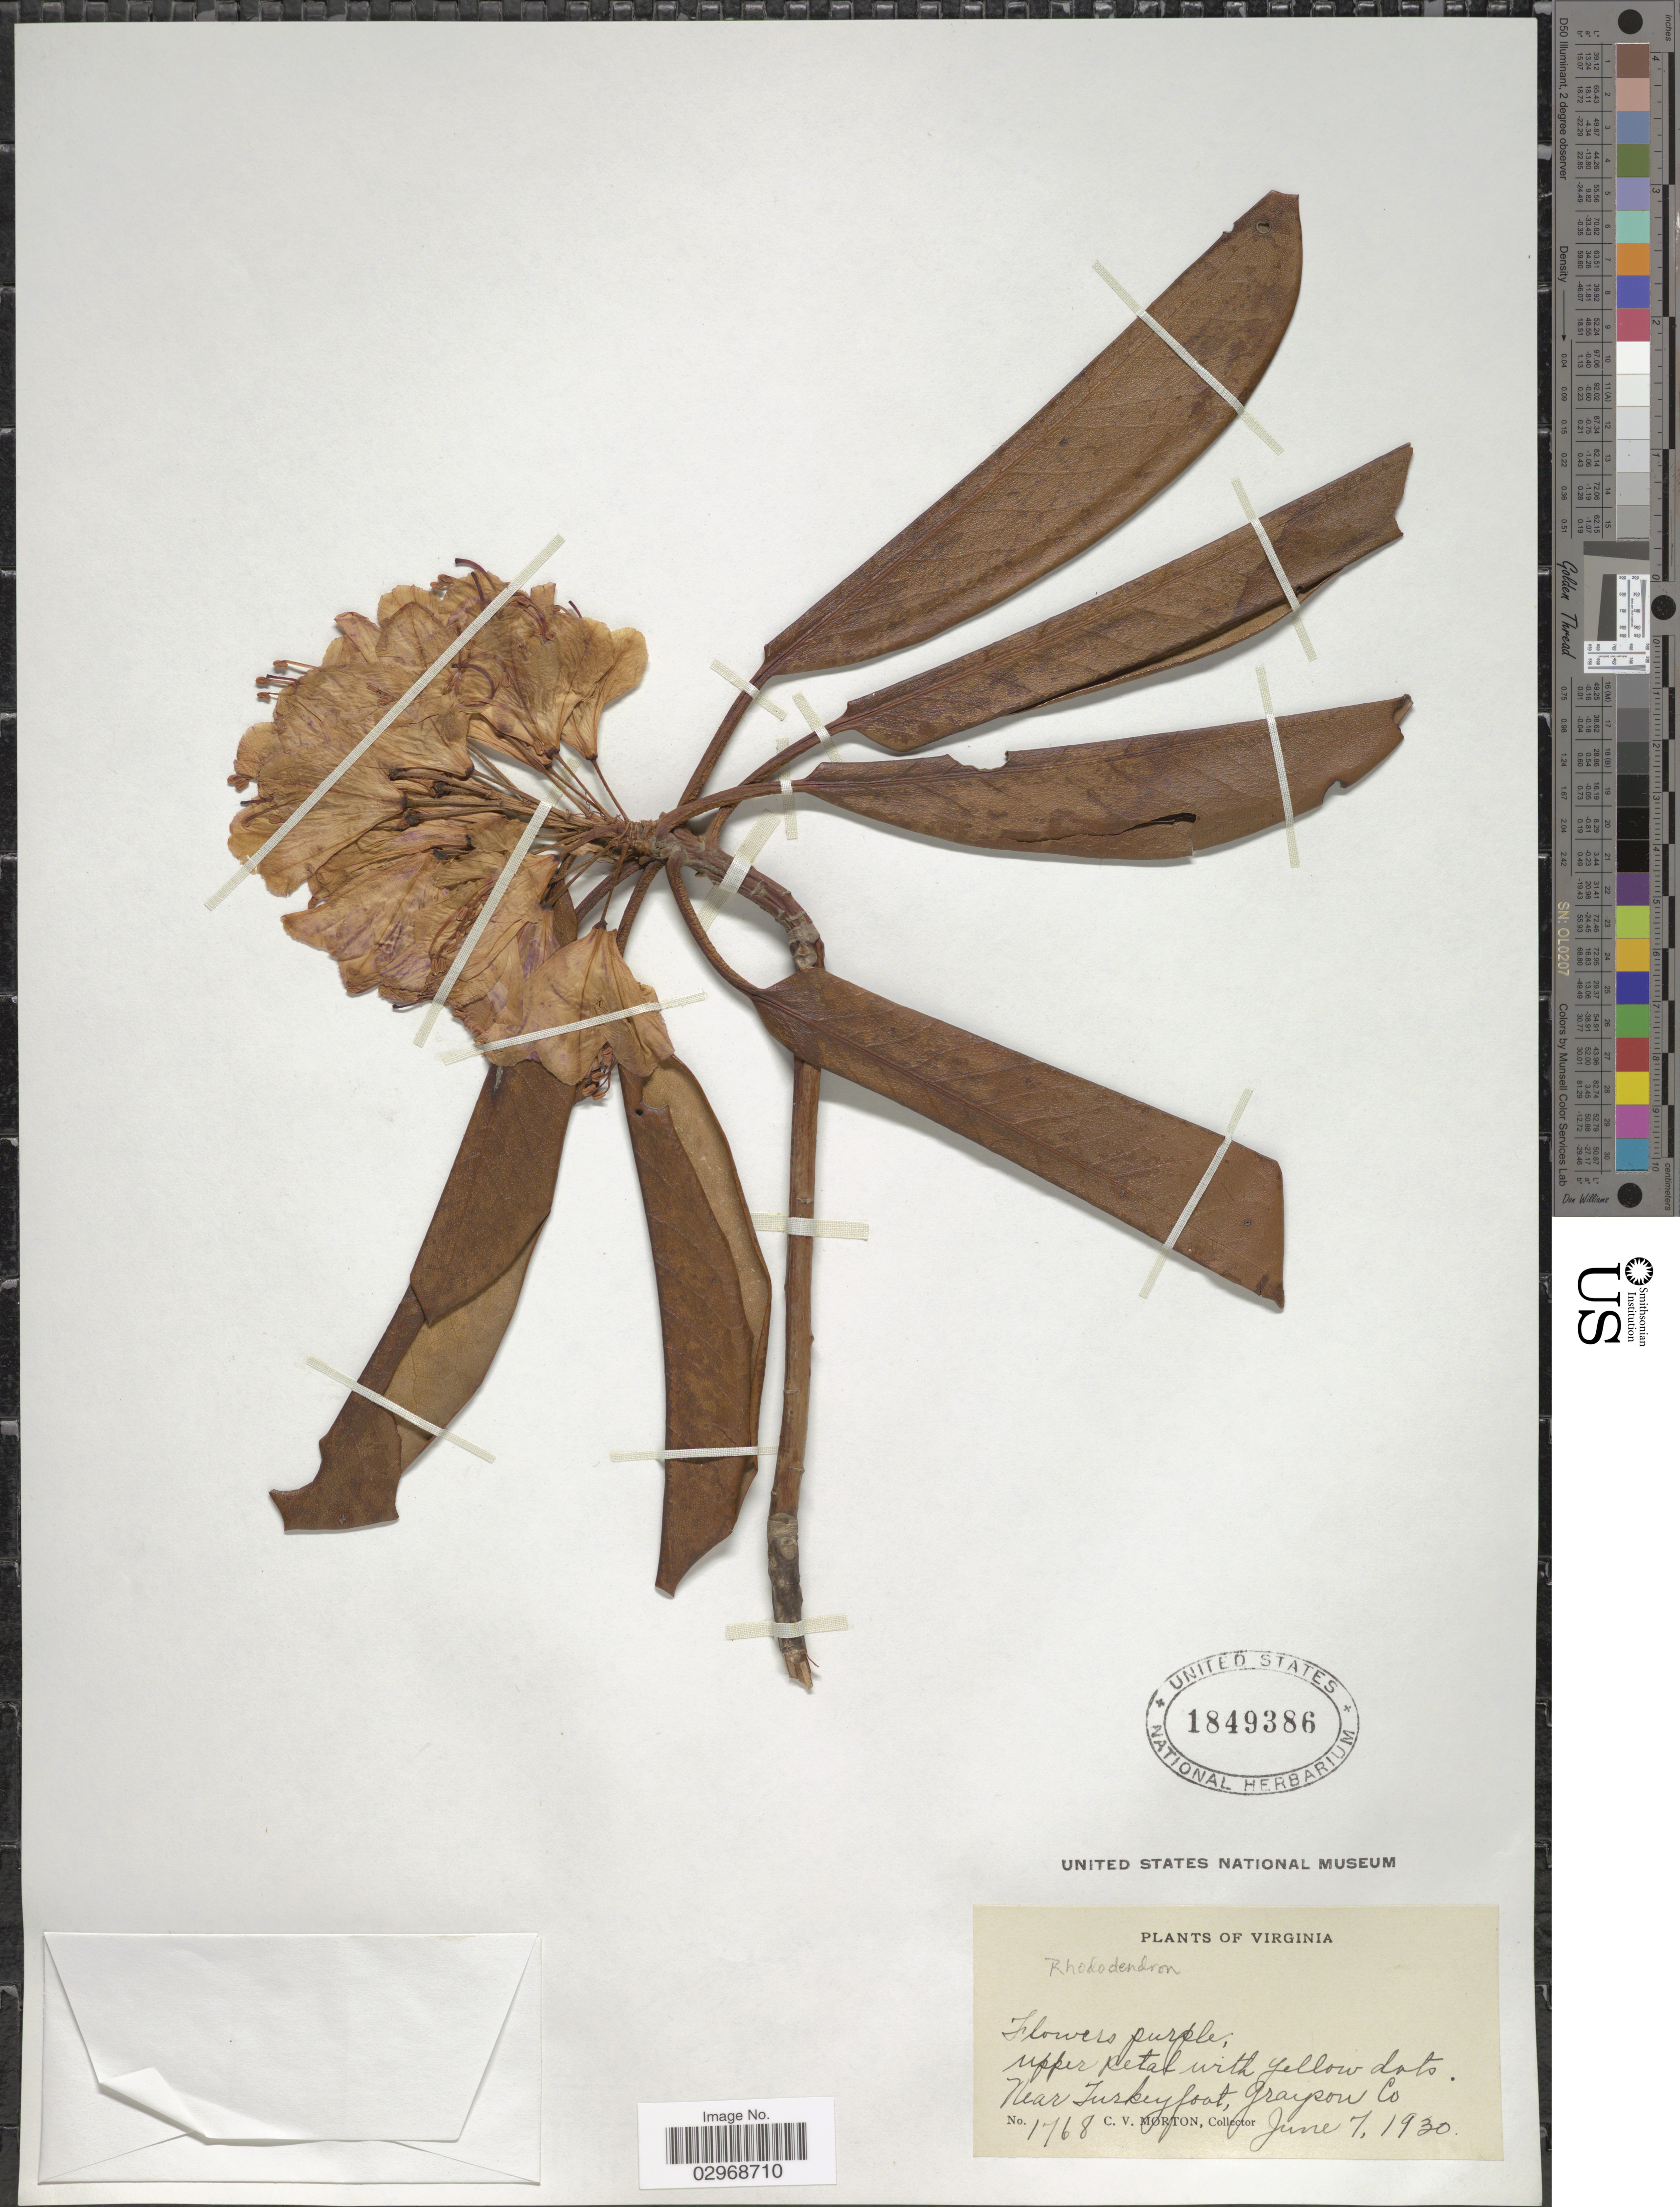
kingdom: Plantae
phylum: Tracheophyta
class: Magnoliopsida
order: Ericales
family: Ericaceae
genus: Rhododendron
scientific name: Rhododendron sp.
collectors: C. V. Morton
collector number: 1768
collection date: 1930-06-07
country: United States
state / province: Virginia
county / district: Grayson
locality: Near Turkey foot, Grayson Co.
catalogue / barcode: US 1849386